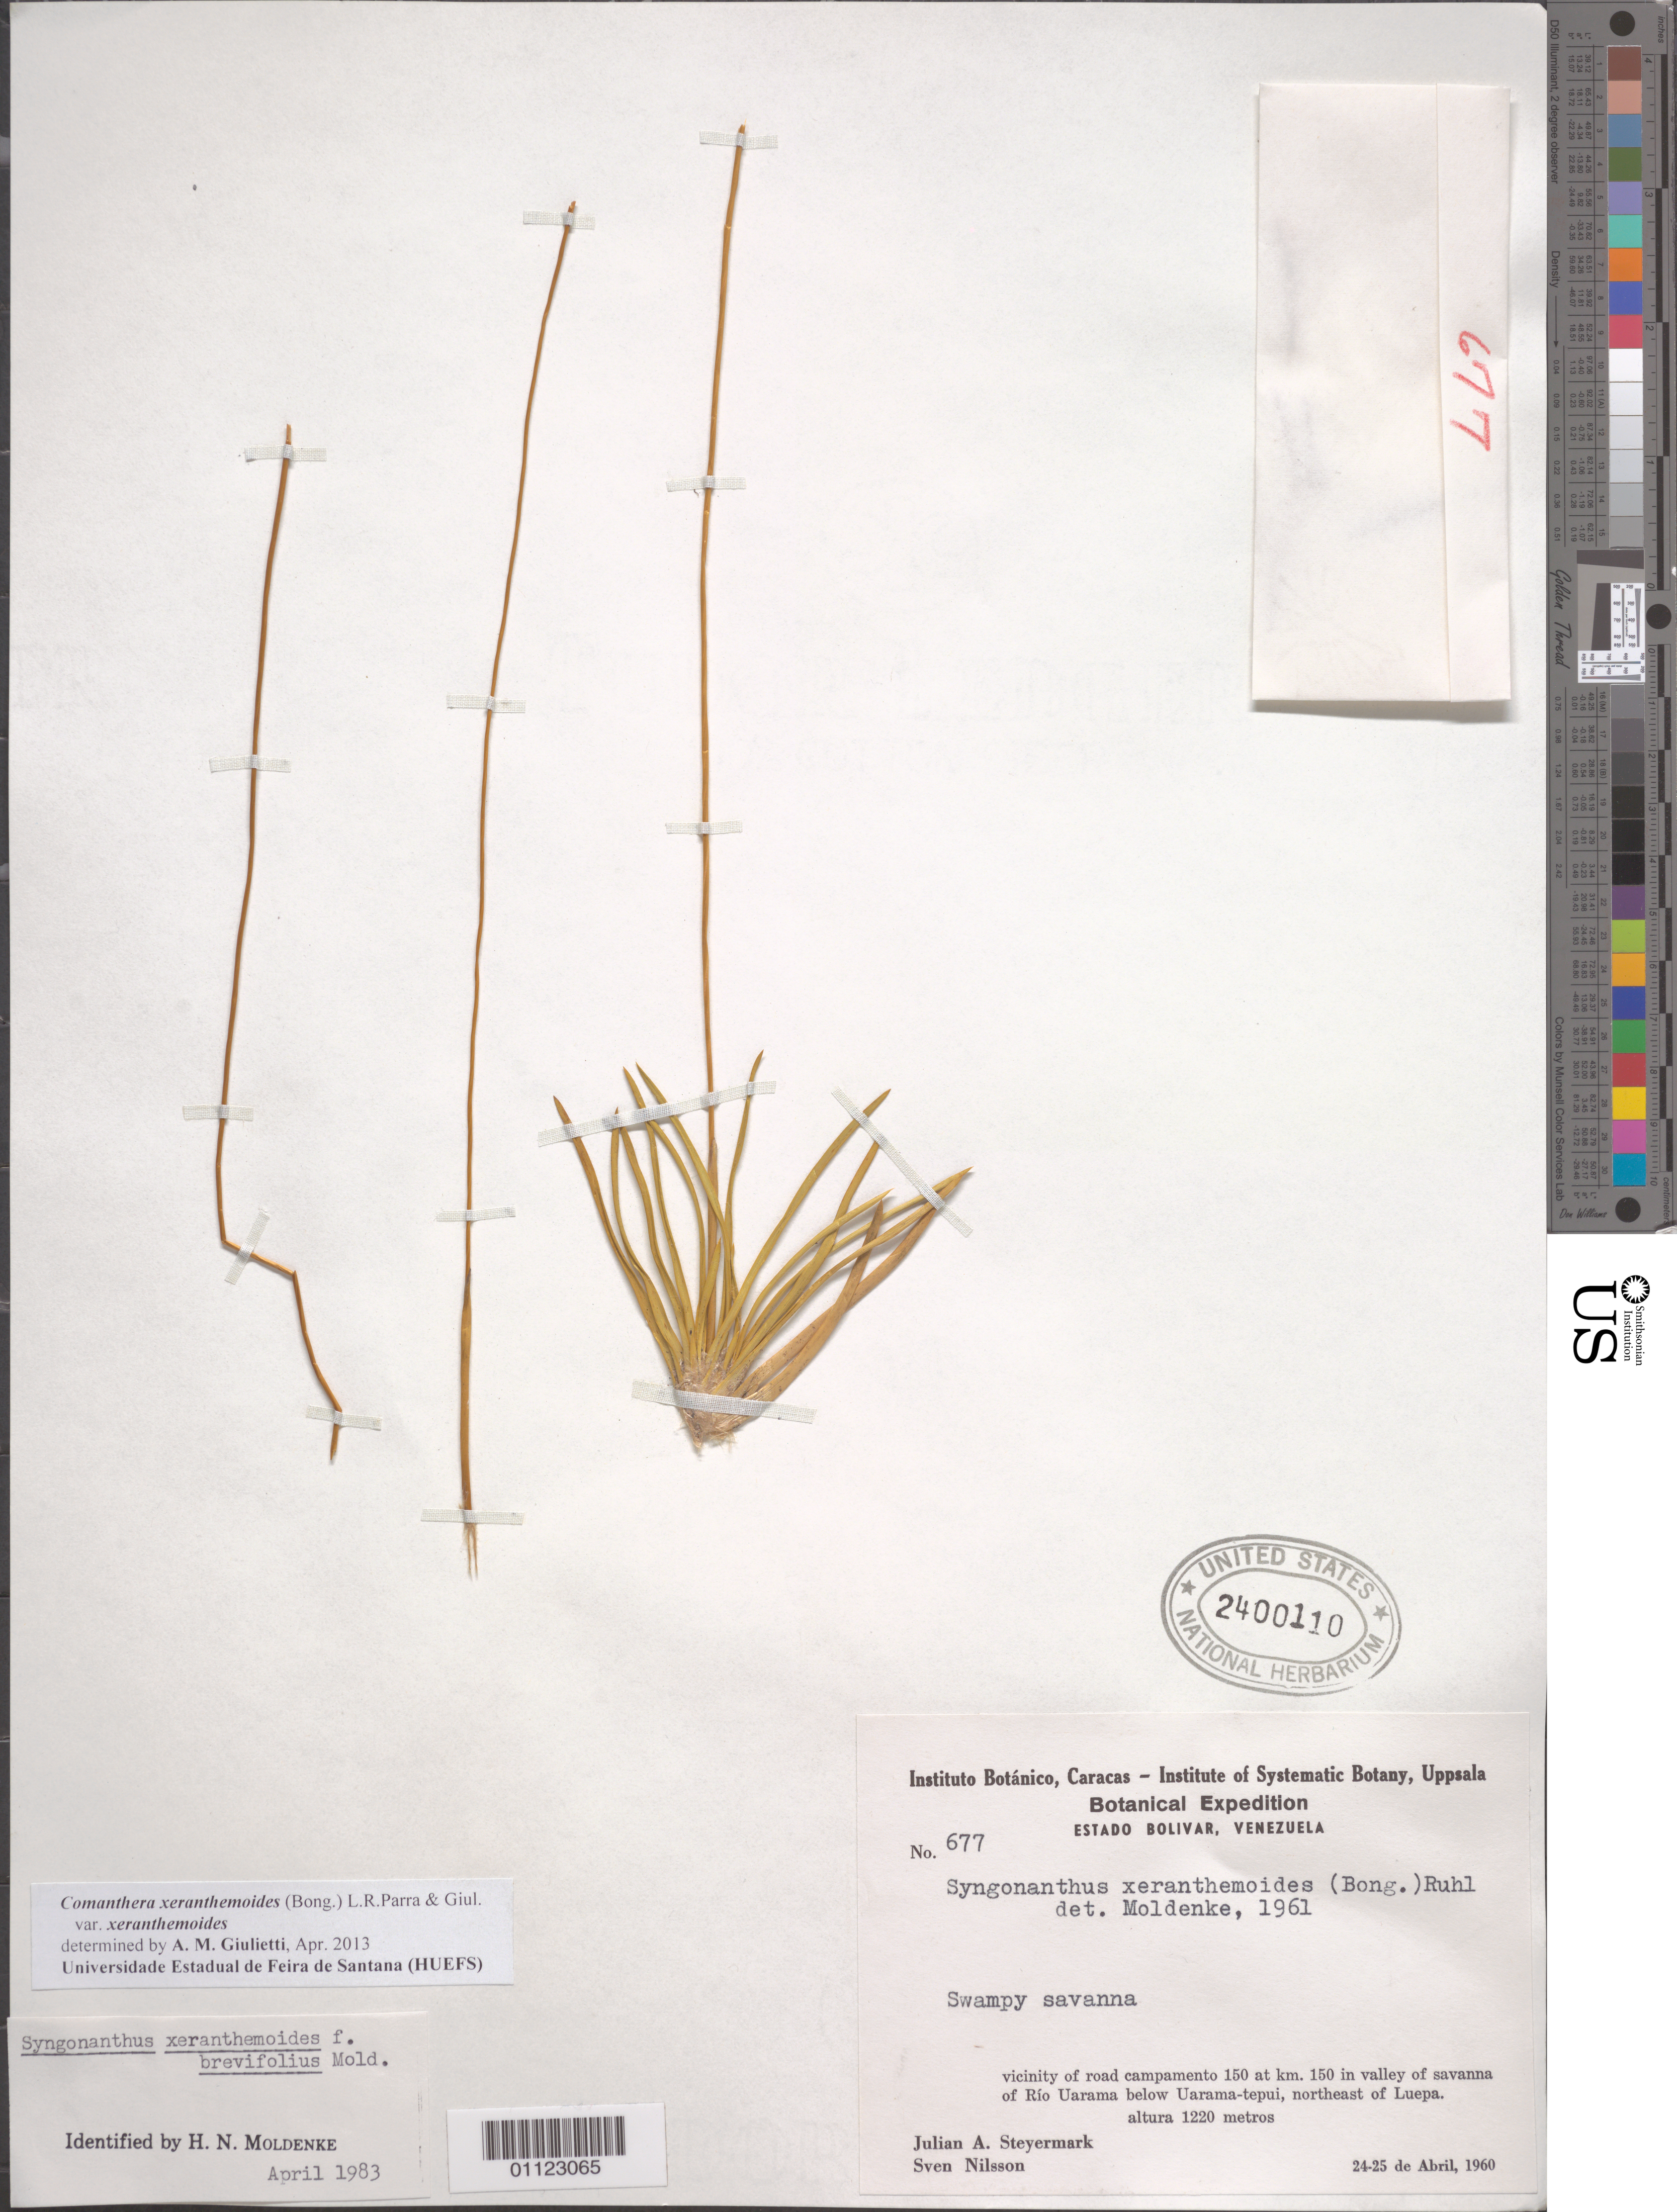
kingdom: Plantae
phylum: Tracheophyta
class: Liliopsida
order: Poales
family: Eriocaulaceae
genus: Comanthera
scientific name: Comanthera xeranthemoides var. xeranthemoides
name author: (Bong.) L.R. Parra & Giul.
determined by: Giulietti, Ana M.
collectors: J. Steyermark & Sv. Nilsson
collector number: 677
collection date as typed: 24-25 de Abril, 1960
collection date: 1960-04-24/1960-04-25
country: Venezuela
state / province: Bolívar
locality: vic of road campamento 150 at km 150 in valley of savanna of Río Uarama beow Uarama-tepui, northeast of Luepa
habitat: Swampy savanna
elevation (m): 1220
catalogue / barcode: US 2400110